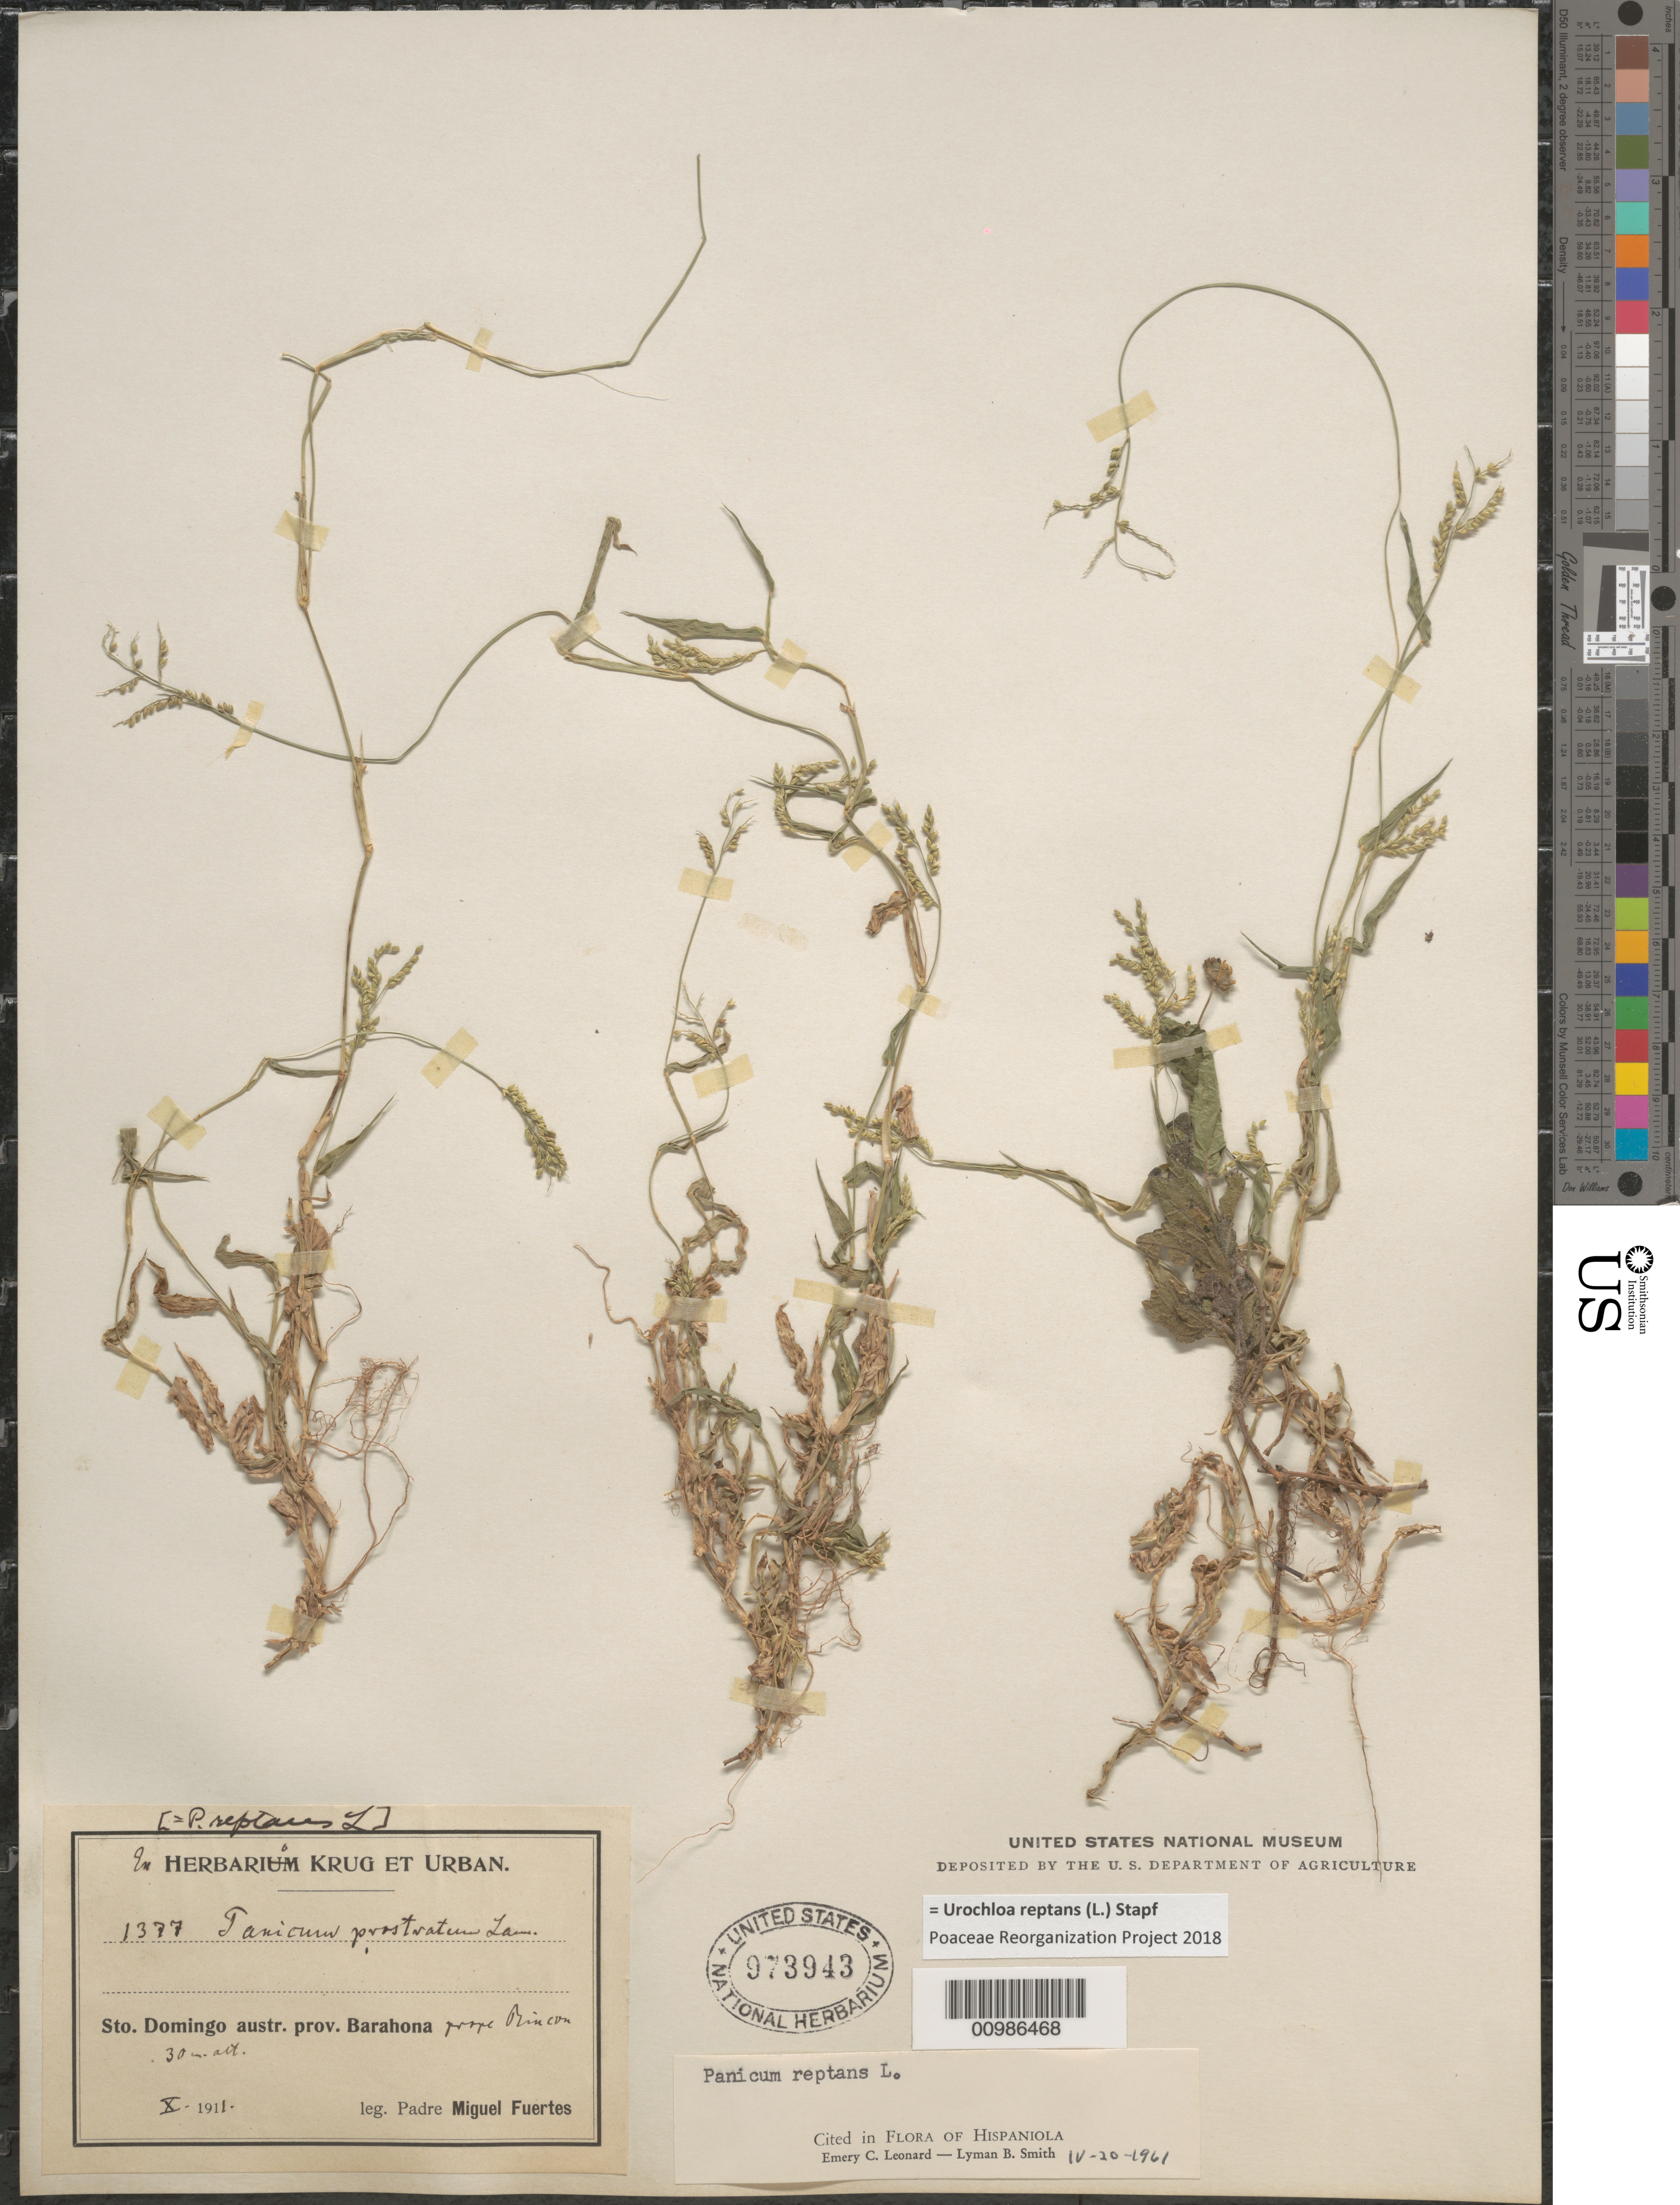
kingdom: Plantae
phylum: Tracheophyta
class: Liliopsida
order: Poales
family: Poaceae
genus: Brachiaria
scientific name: Brachiaria reptans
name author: (L.) C.E. Hubb. & C.A. Gardner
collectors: M. D. Fuertes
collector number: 1377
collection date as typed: Oct 1911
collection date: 1911-10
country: Dominican Republic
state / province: Barahona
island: Hispaniola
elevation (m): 30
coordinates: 0 N, 0 E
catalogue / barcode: US 973943